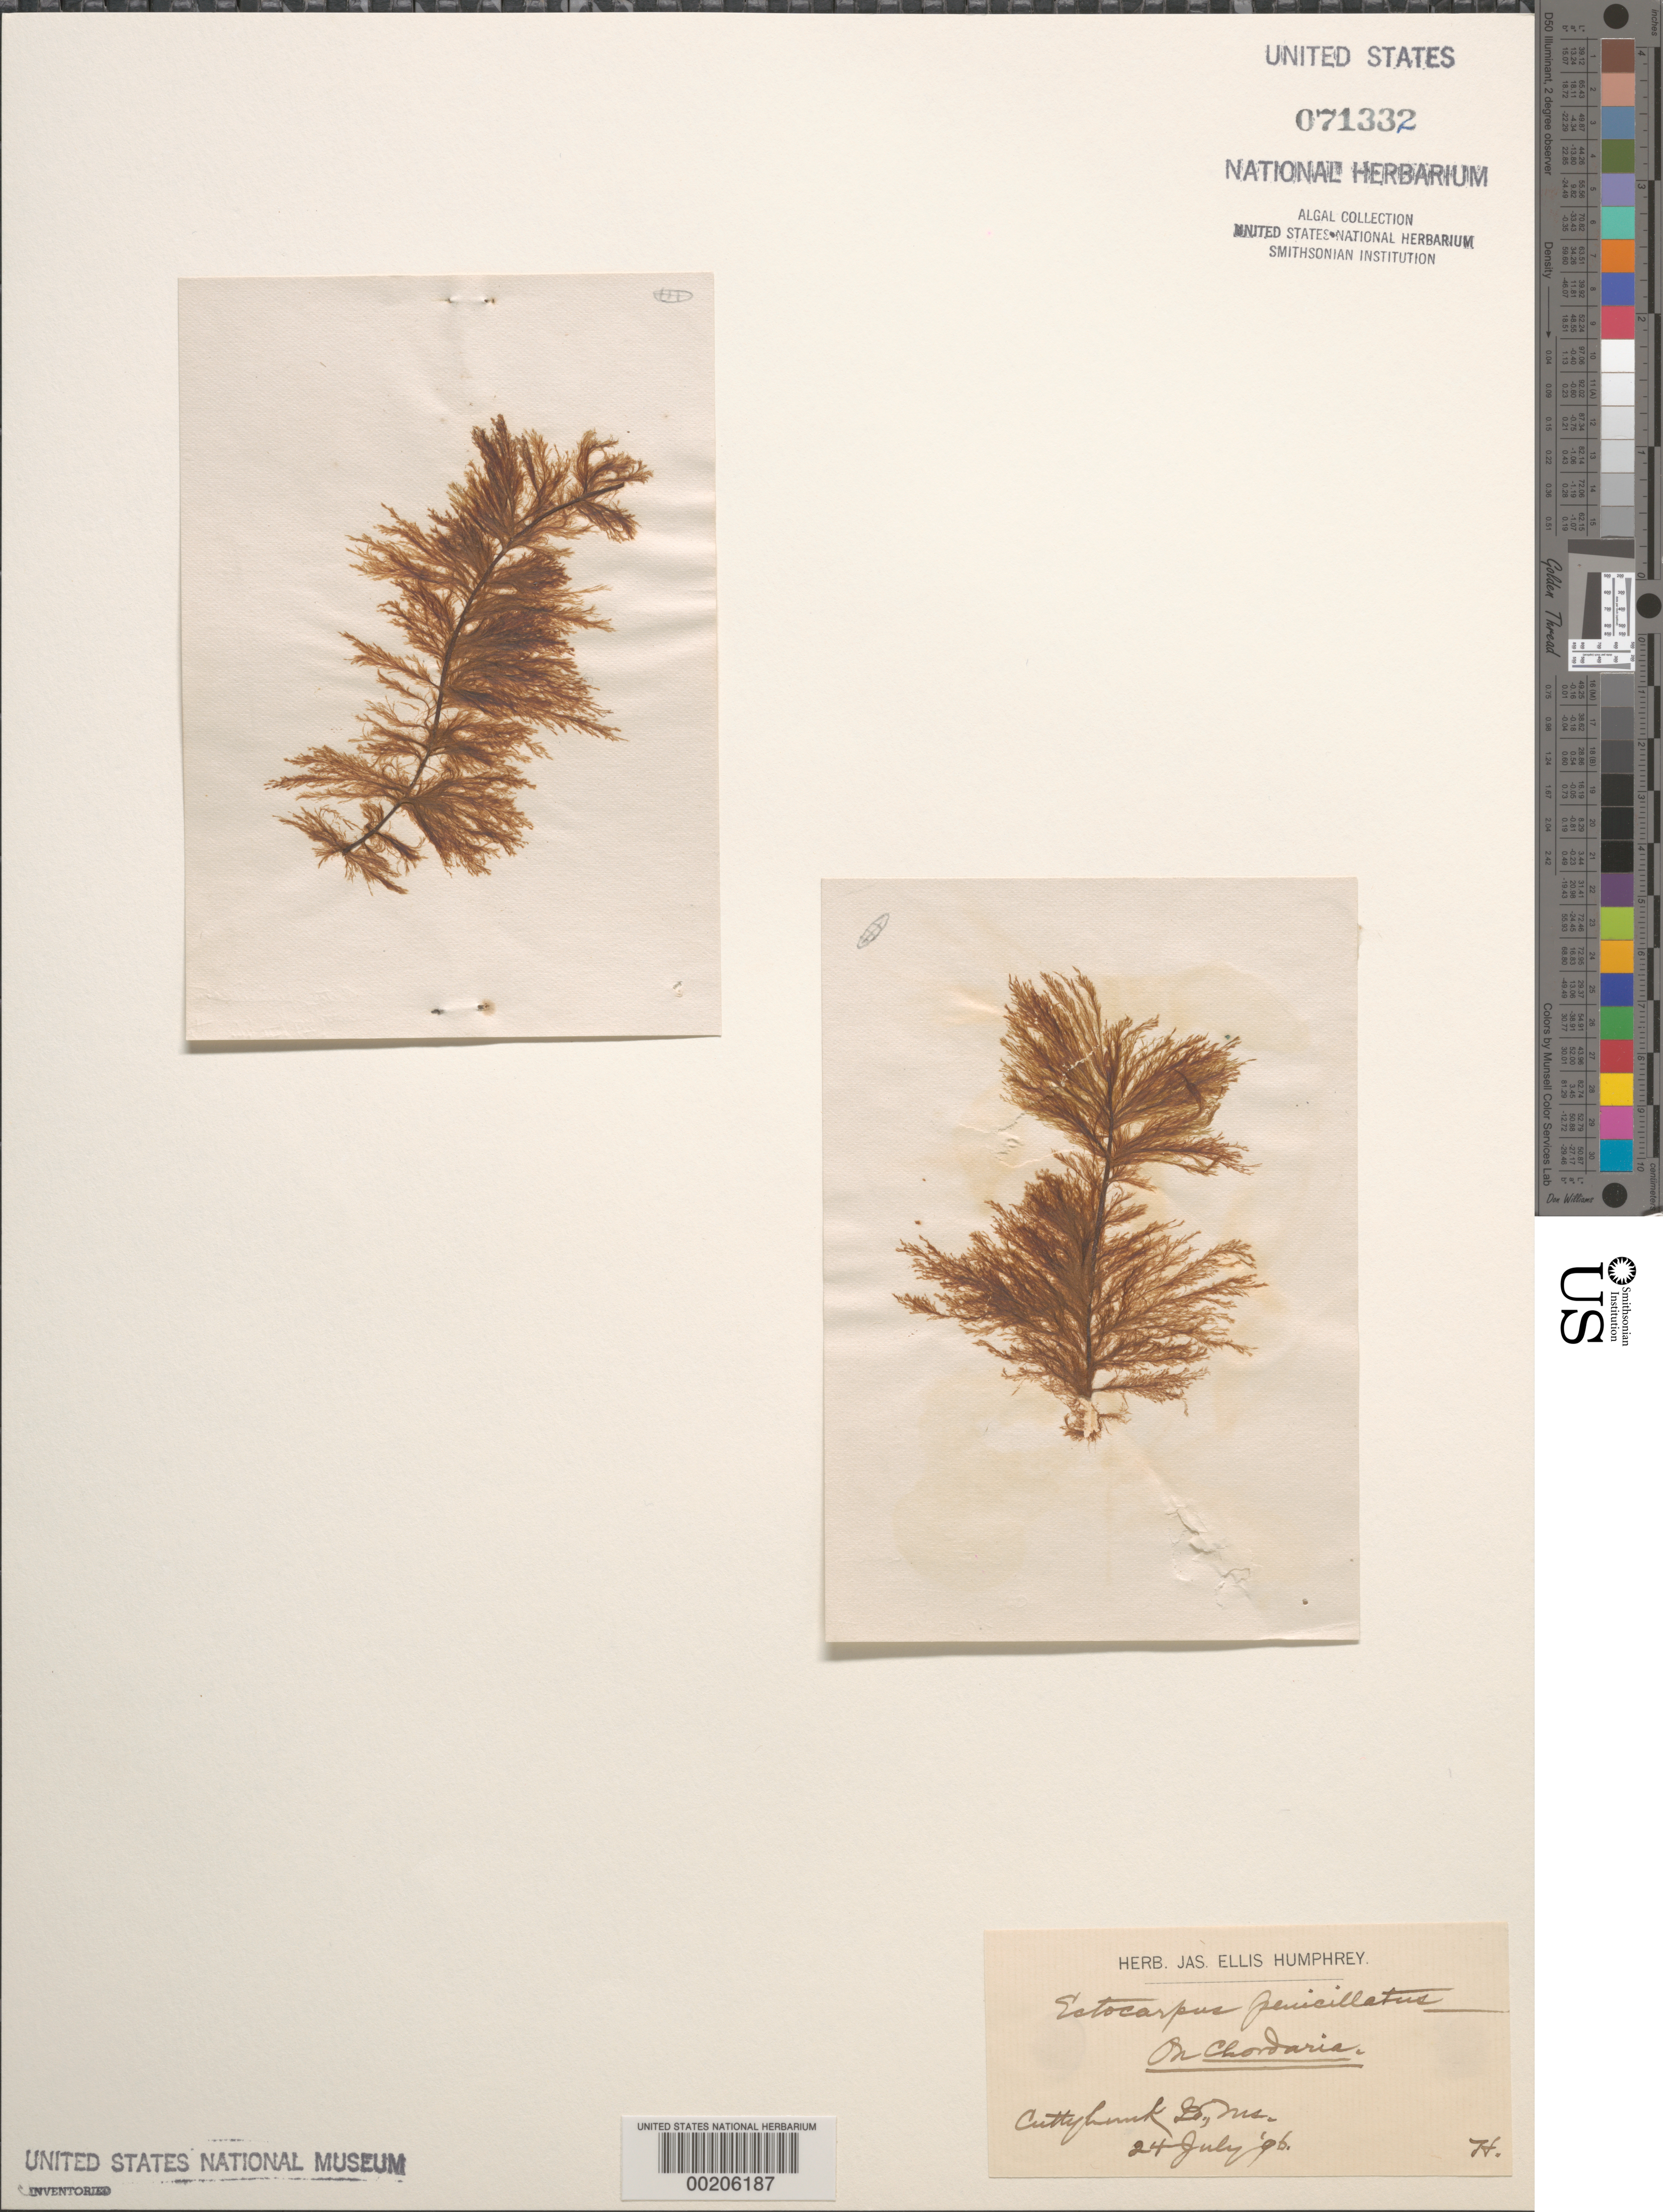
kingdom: Chromista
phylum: Ochrophyta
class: Phaeophyceae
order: Ectocarpales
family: Ectocarpaceae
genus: Ectocarpus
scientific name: Ectocarpus penicillatus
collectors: J. Humphrey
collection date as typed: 24 Jul 1896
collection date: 1896-07-24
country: United States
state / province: Massachusetts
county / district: Dukes County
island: Cuttyhunk Island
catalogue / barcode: US 71332